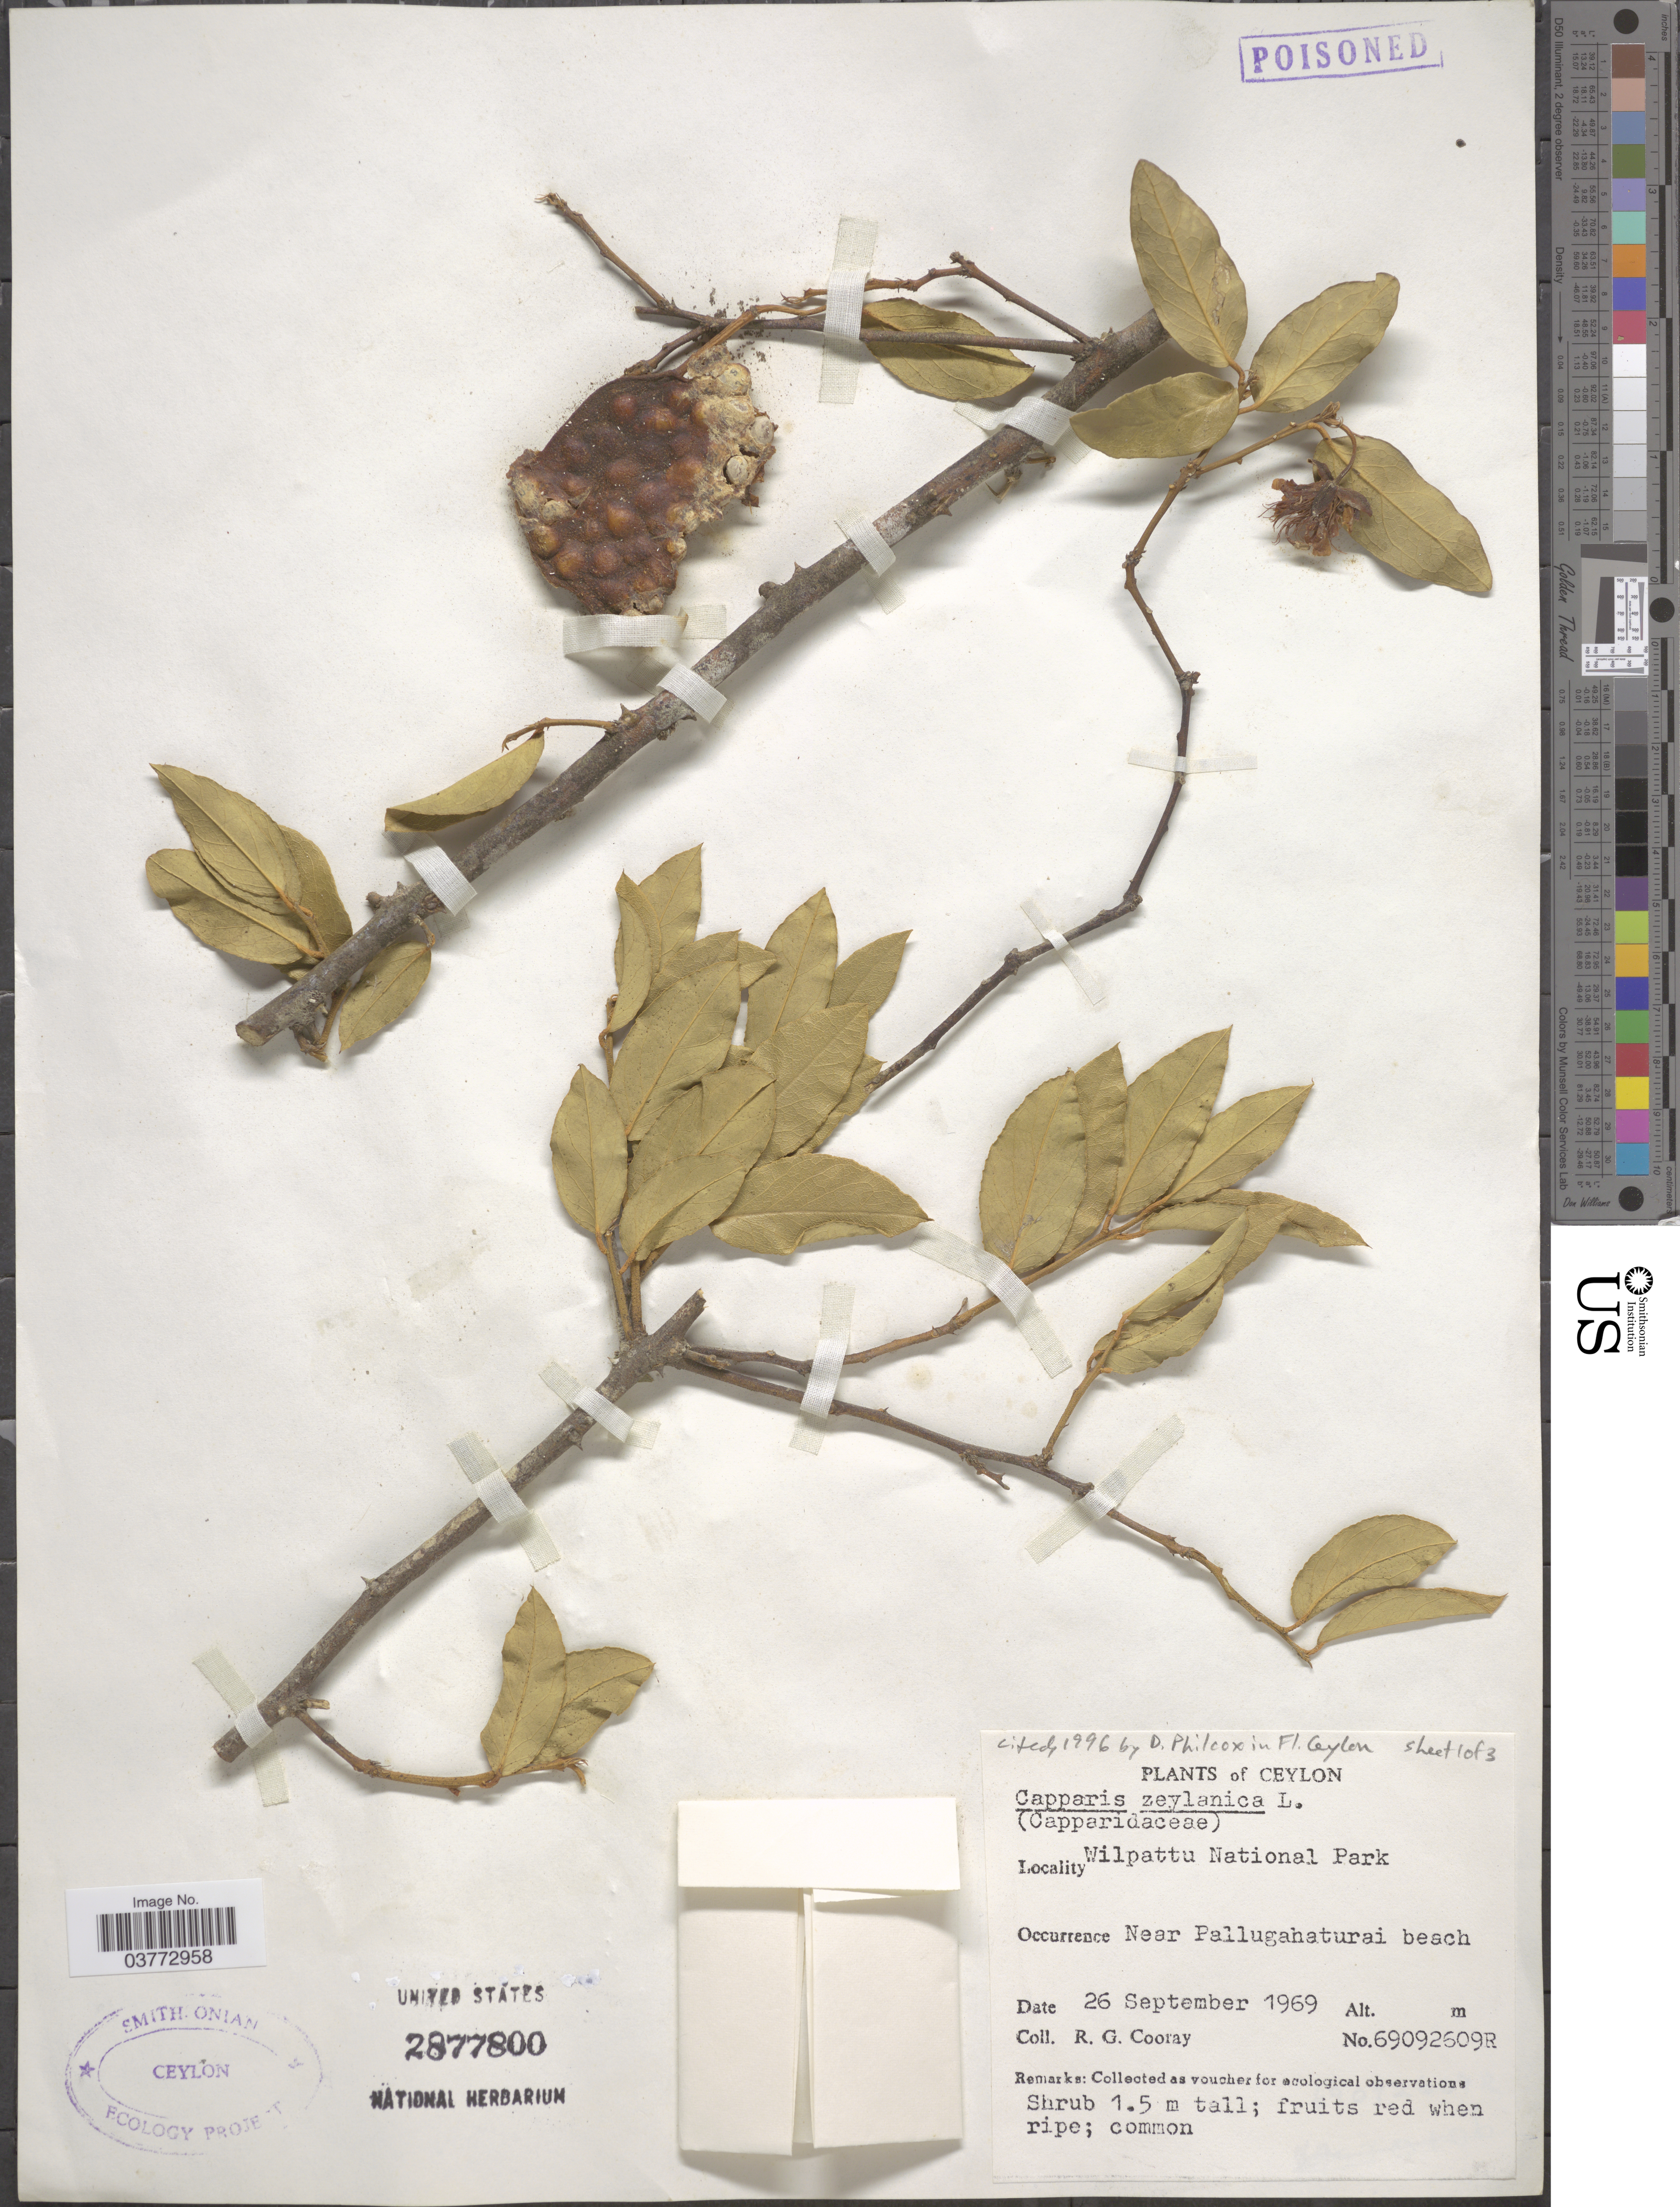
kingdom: Plantae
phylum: Tracheophyta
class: Magnoliopsida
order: Brassicales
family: Capparaceae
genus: Capparis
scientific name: Capparis zeylanica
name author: L.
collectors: R. Cooray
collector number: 69092609R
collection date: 1969-09-26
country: Sri Lanka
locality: Ceylon. Wilpattu National Park. Near Pallugahaturai beach.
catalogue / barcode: US 2877800